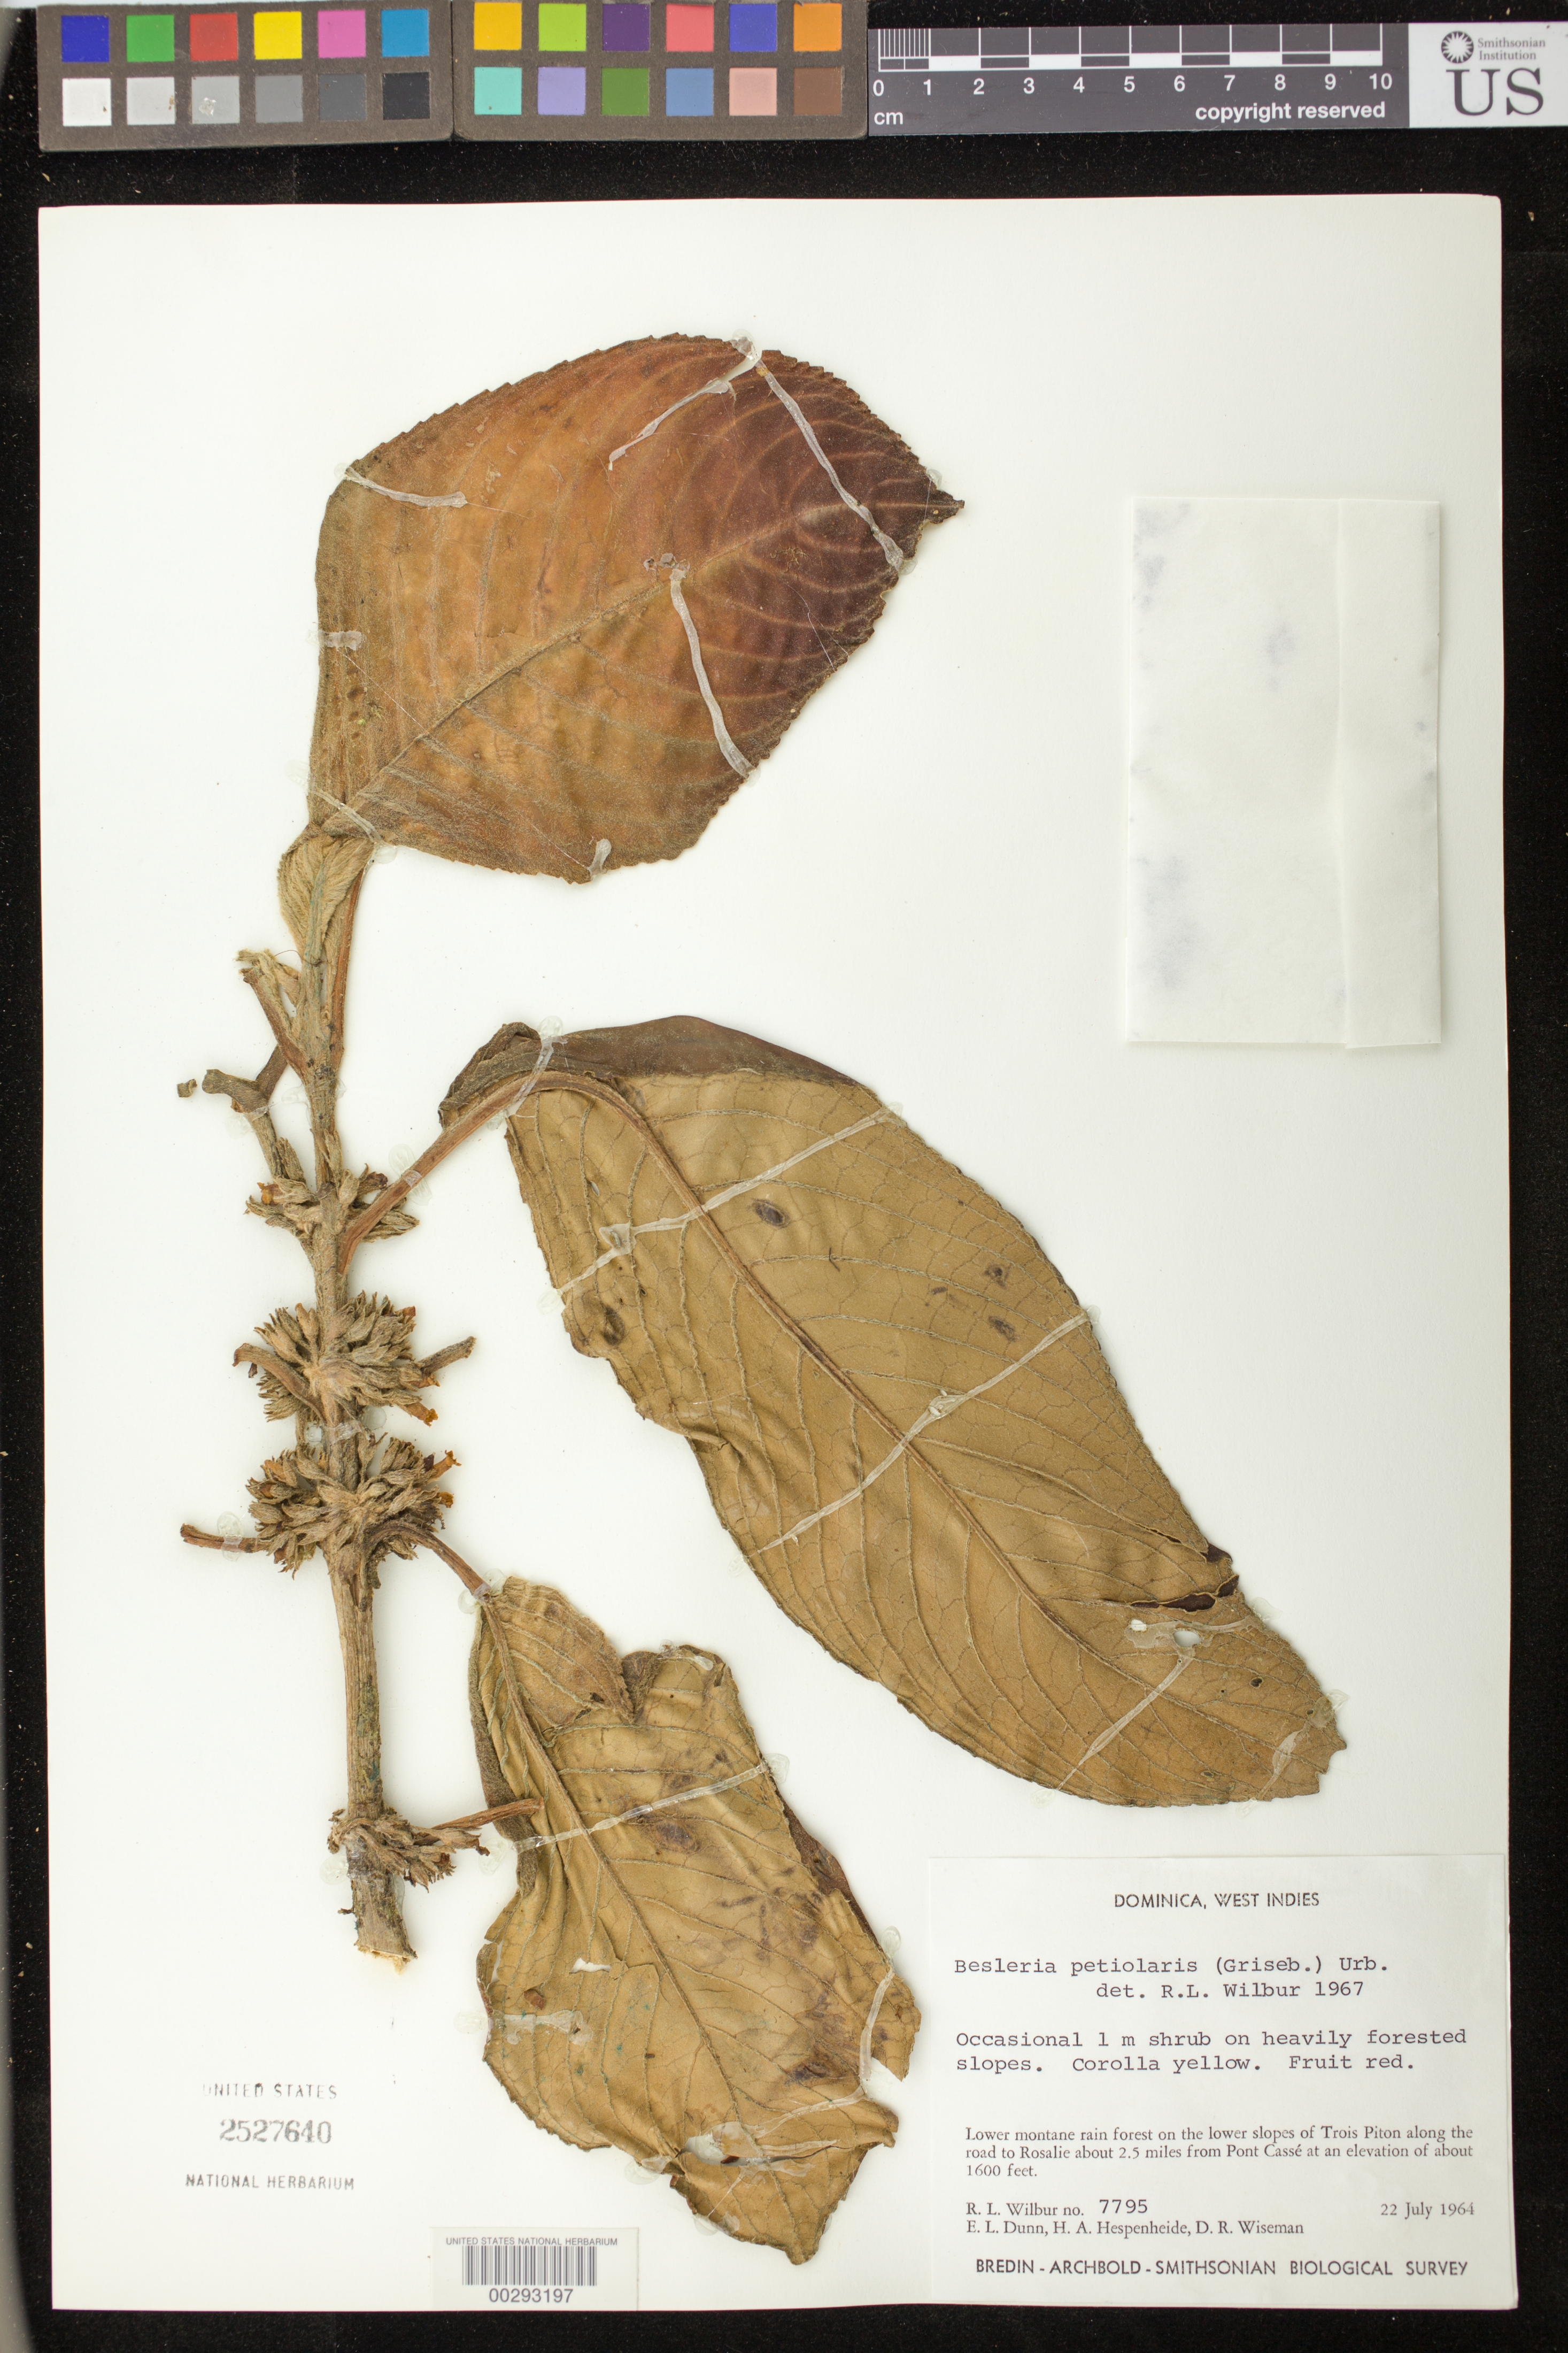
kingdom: Plantae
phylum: Tracheophyta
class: Magnoliopsida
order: Lamiales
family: Gesneriaceae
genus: Besleria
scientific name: Besleria petiolaris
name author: (Griseb.) Urb.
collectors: R. L. Wilbur, E. Dunn, H. A. Hespenheide & D. R. Wiseman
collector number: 7795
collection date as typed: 22 Jul 1964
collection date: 1964-07-22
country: Dominica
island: Dominica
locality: Trois Piton along road to Rosalie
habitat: Lower montane rainforest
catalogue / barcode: US 2527640